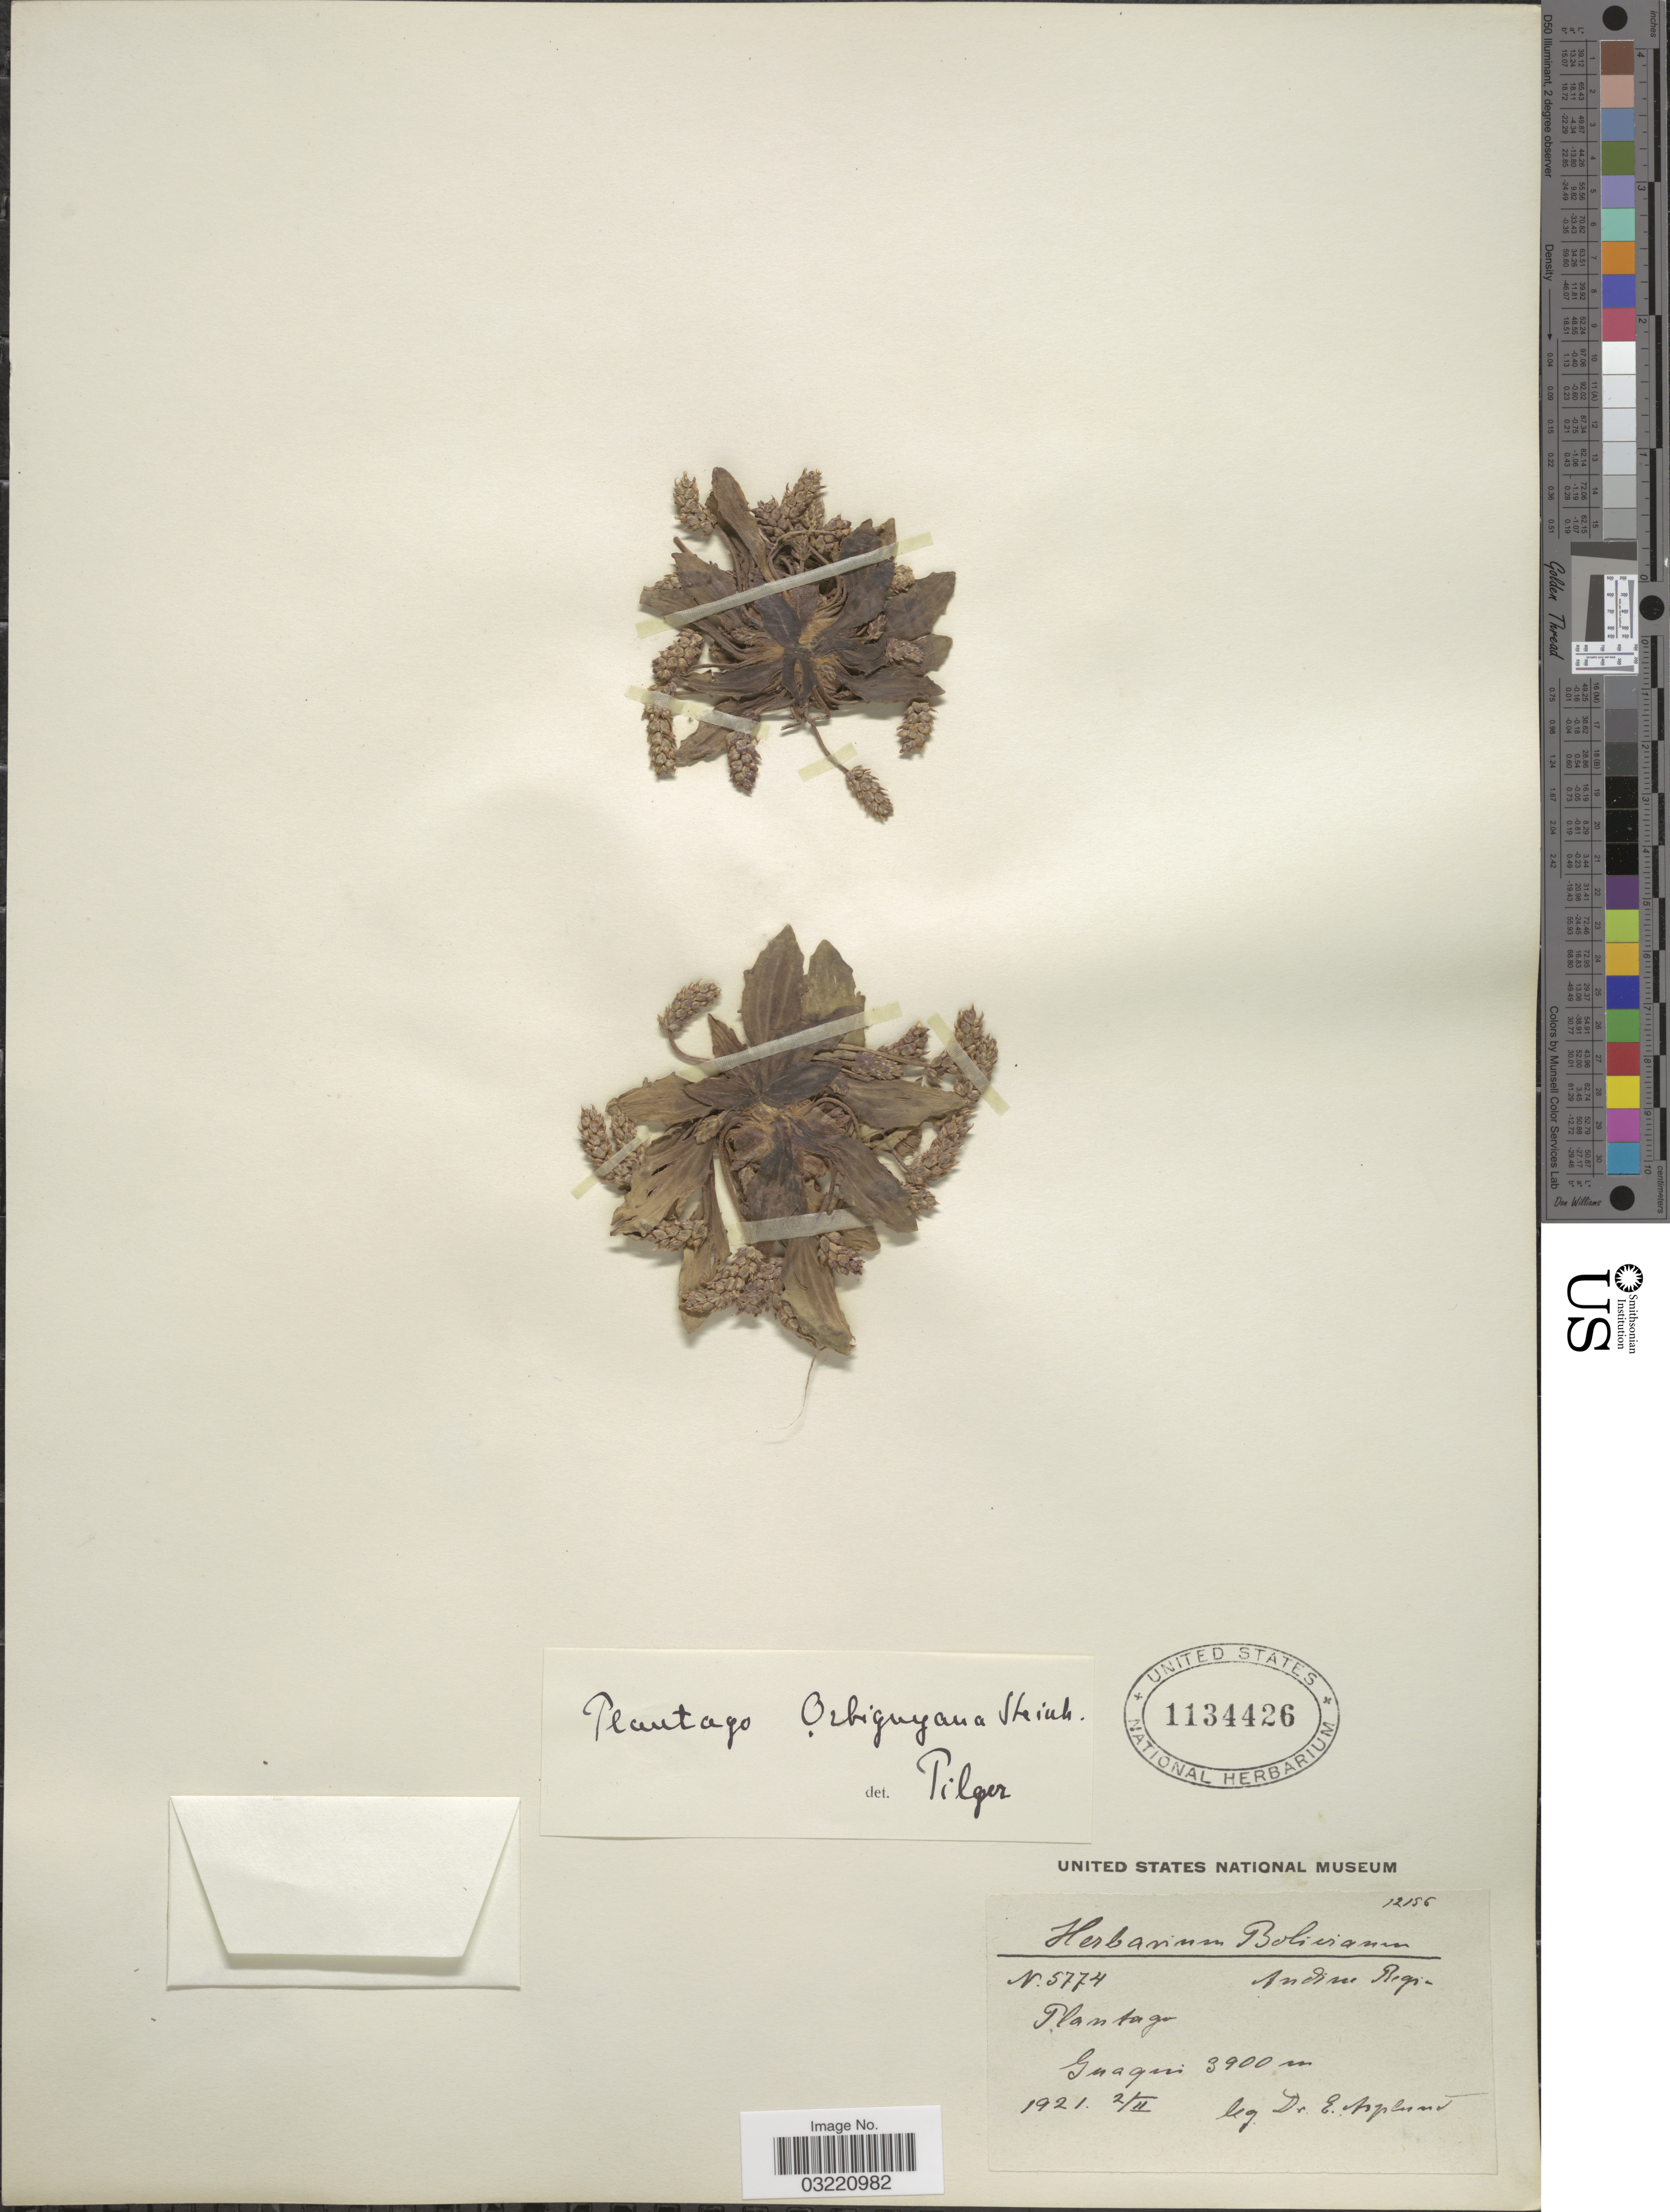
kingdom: Plantae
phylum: Tracheophyta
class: Magnoliopsida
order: Lamiales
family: Plantaginaceae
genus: Plantago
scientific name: Plantago orbignyana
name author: Steinh. ex Decne.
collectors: E. Asplund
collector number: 5774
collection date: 1921-02-02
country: Bolivia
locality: Andine Region, Guaqui.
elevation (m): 3900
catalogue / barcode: US 1134426